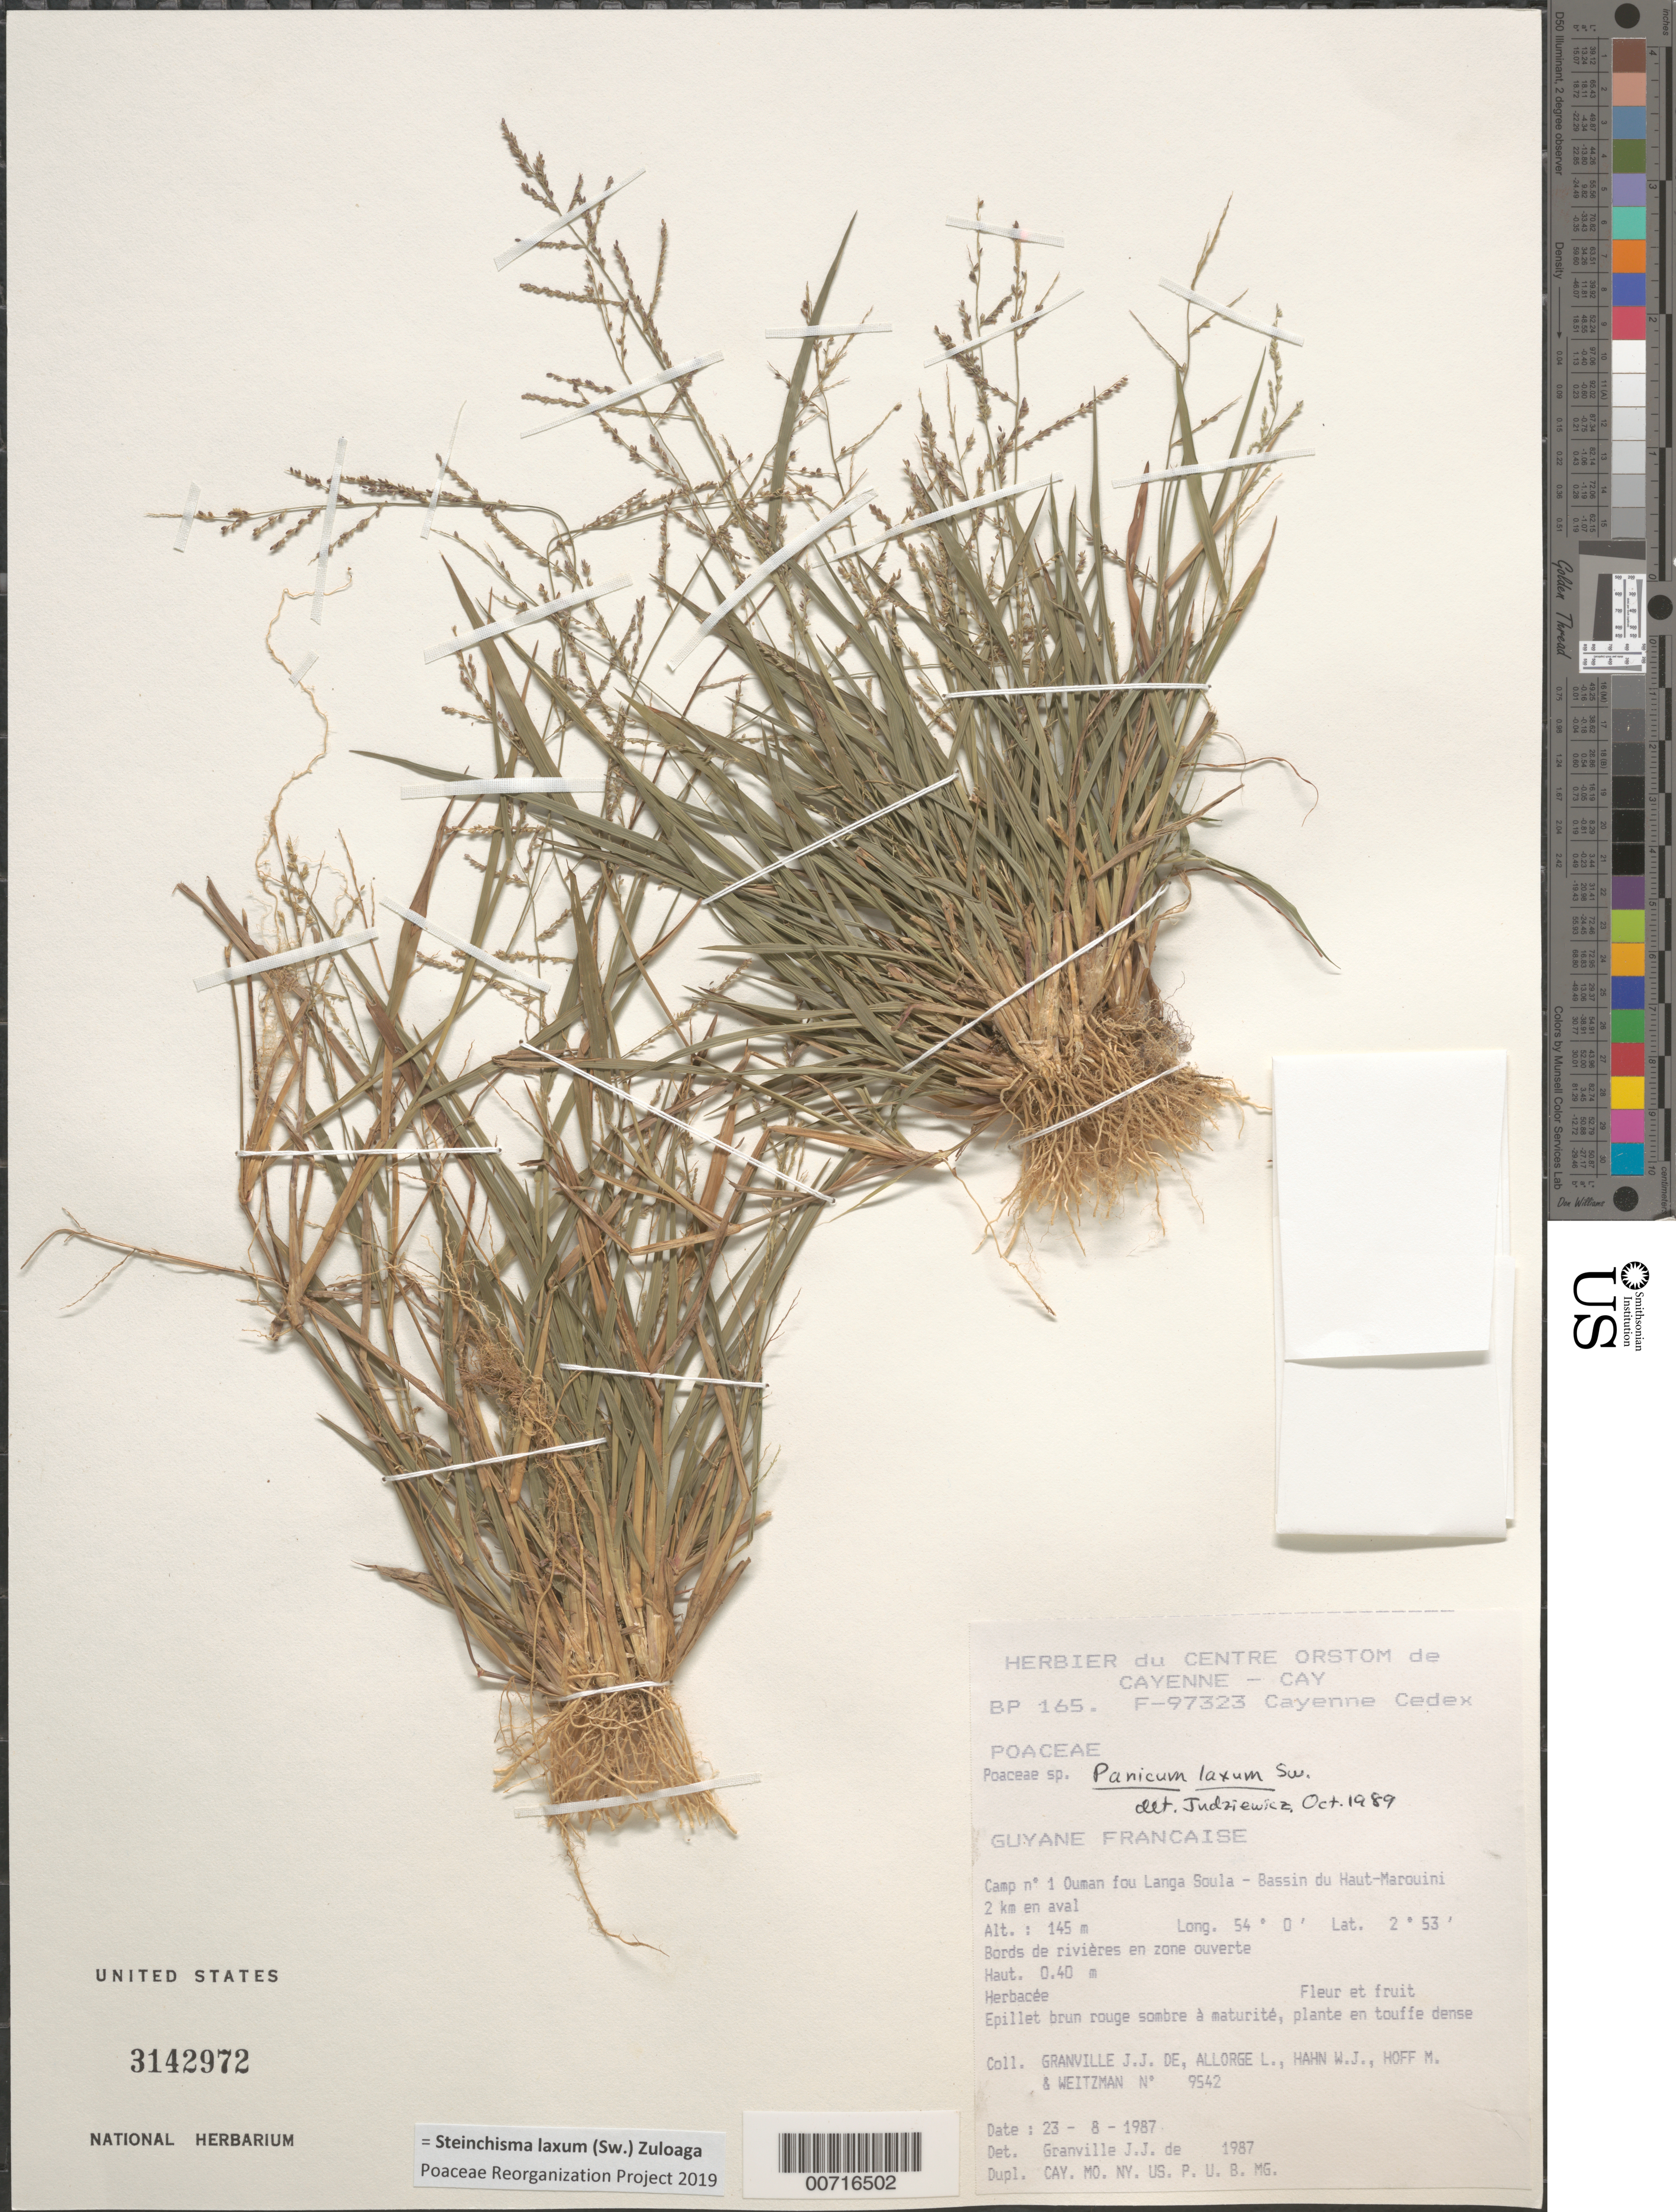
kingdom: Plantae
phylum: Tracheophyta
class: Liliopsida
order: Poales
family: Poaceae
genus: Panicum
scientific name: Panicum laxum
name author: Sw.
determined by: Judziewicz, E. J.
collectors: J.-J. de Granville, L. Allorge, W. J. Hahn & M. Hoff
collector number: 9542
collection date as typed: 23-Aug-87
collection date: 1987-08-23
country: French Guiana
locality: Ouman fou Langa Soula, Camp #1, Bassin du Haut-Marouini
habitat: Bords de rivières en zone ouverte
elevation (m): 145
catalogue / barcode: US 3142972